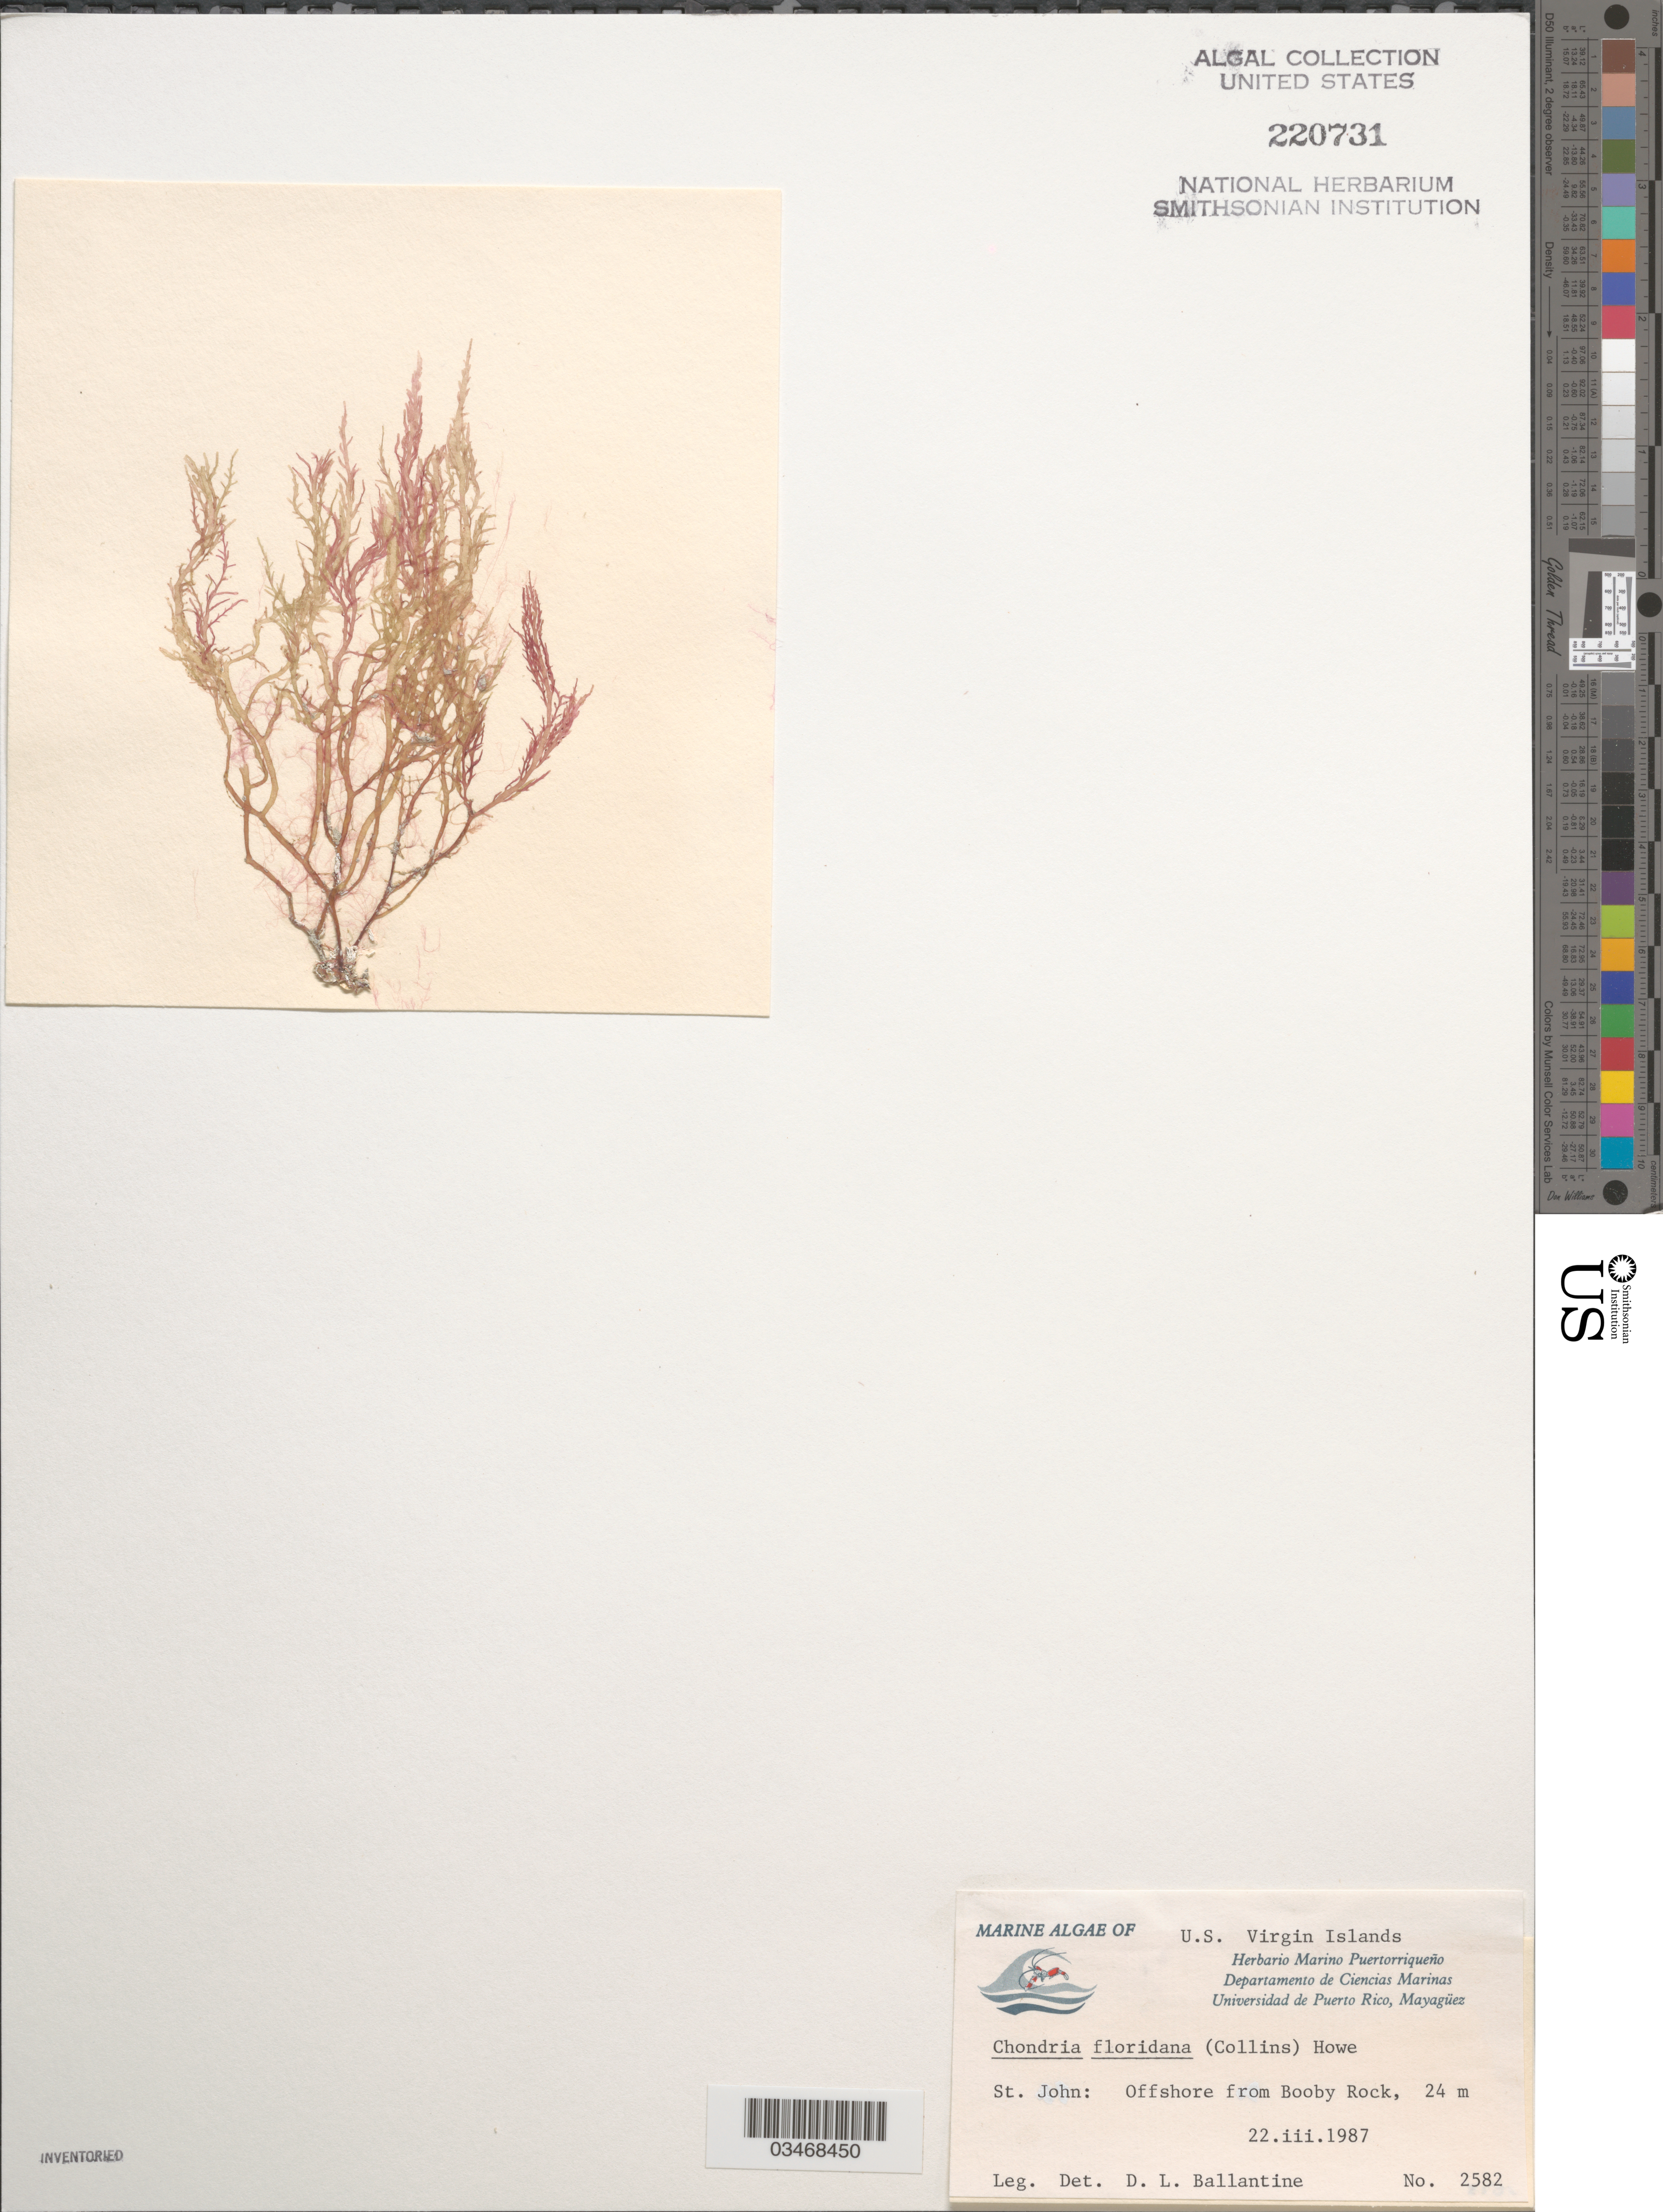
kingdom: Plantae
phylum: Rhodophyta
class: Florideophyceae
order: Ceramiales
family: Rhodomelaceae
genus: Chondria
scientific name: Chondria floridana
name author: (Collins) M. Howe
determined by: Ballantine, D. L.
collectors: D.L. Ballantine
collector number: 2582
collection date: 1987-03-22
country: U.S. Virgin Islands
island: St. John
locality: Offshore from Booby Rock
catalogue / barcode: US 220731